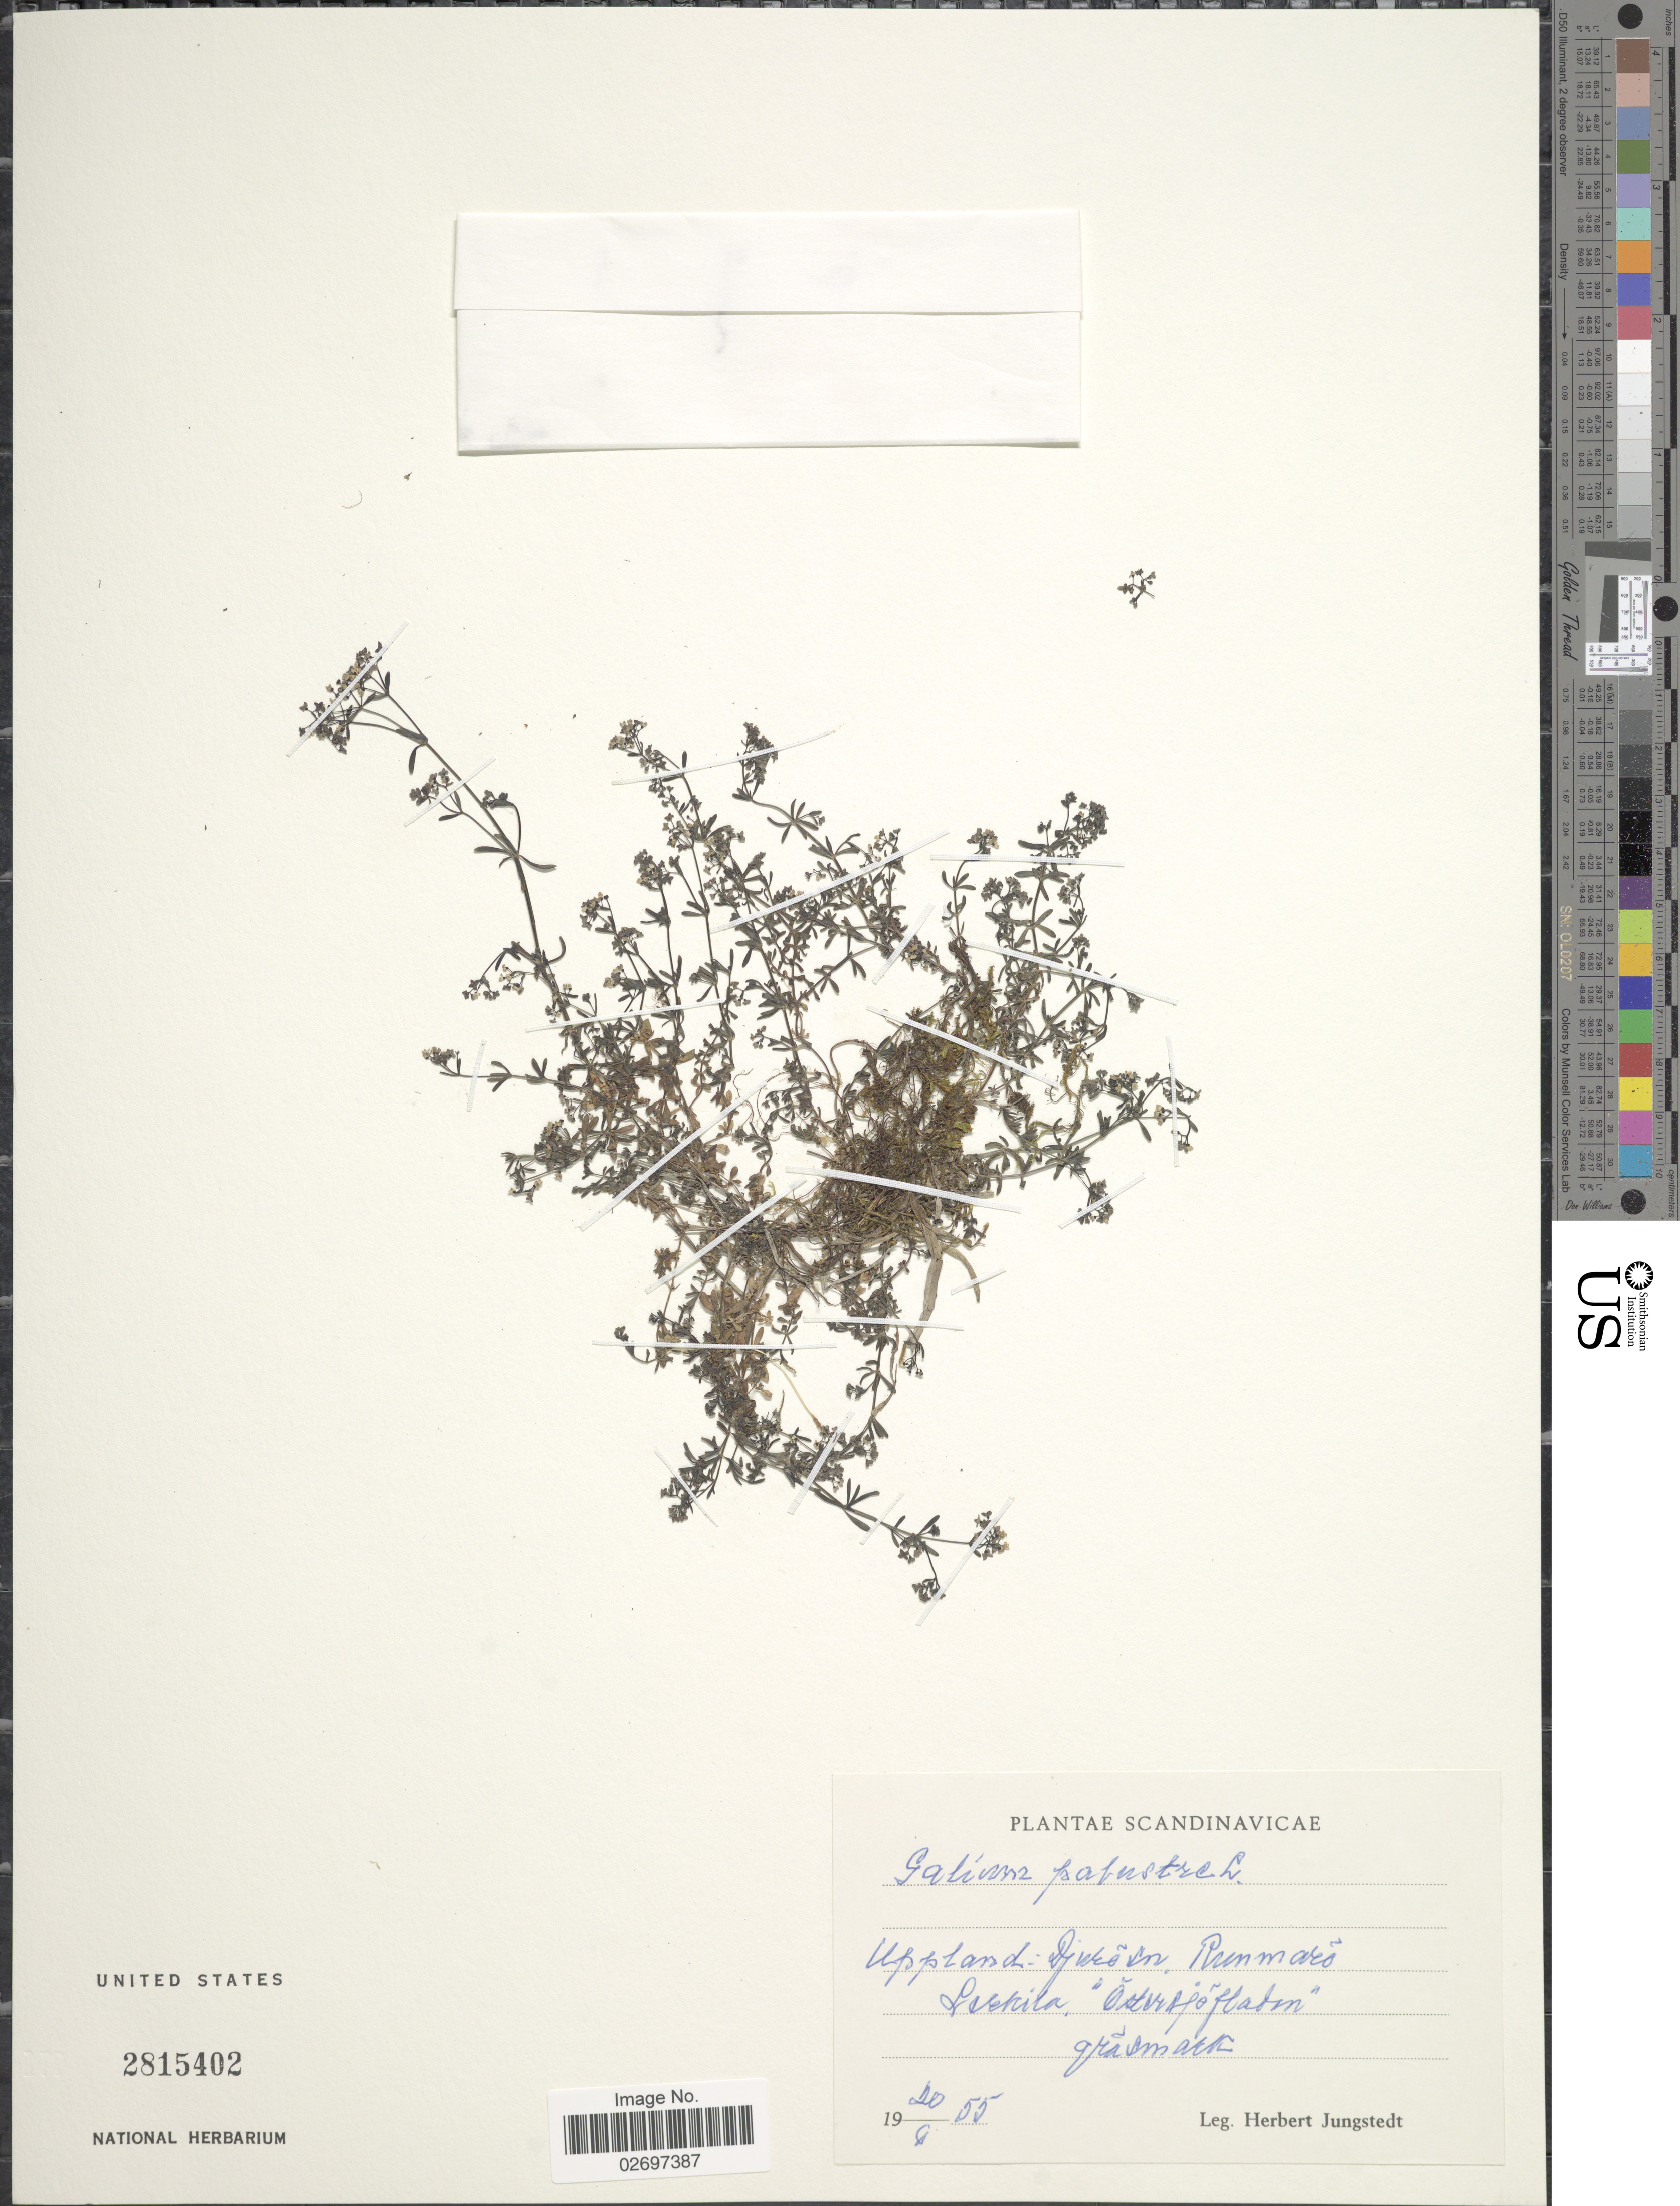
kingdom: Plantae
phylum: Tracheophyta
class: Magnoliopsida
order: Gentianales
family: Rubiaceae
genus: Galium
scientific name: Galium palustre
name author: L.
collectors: H. Jungstedt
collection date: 1955-06-20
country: Sweden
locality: Scandinavicae. Uppland: Djurholm. Runmarö Laekita "Östersjöfladon".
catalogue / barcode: US 2815402